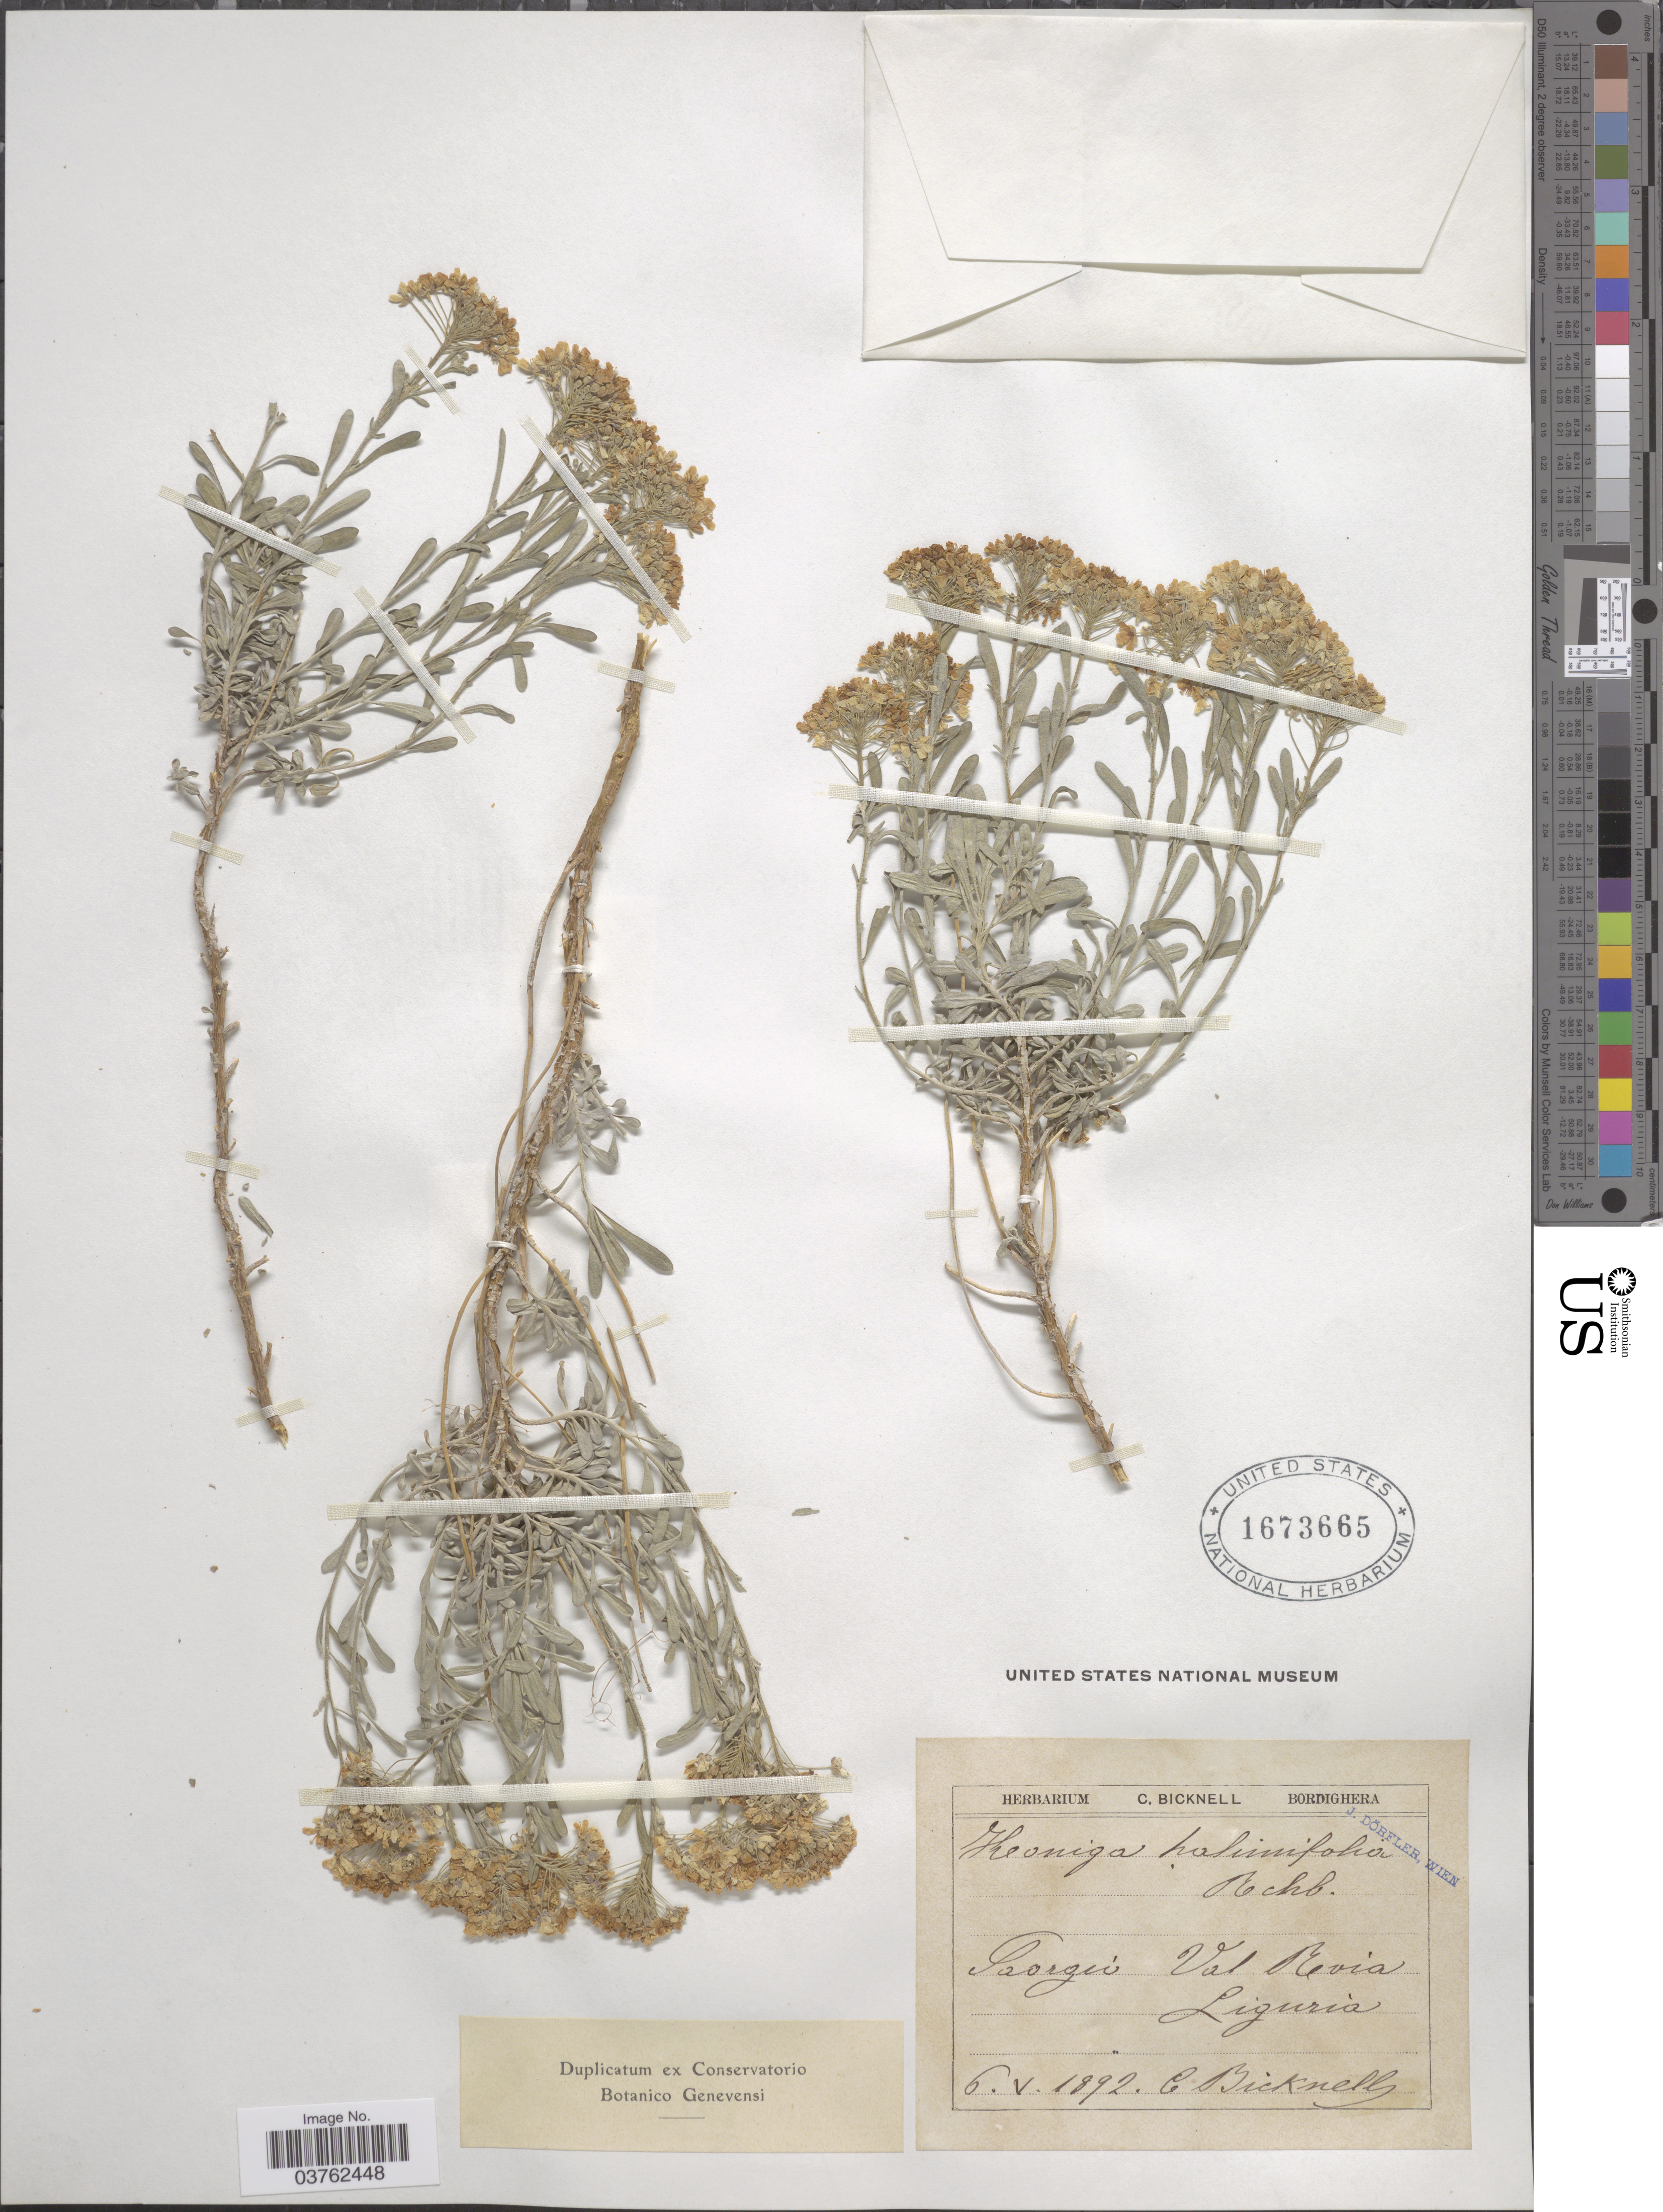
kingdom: Plantae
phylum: Tracheophyta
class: Magnoliopsida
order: Brassicales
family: Brassicaceae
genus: Lobularia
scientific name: Lobularia halimifolia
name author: Steud.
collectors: C. Bicknell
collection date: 1892-05-06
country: Italy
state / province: Liguria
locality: Gaorgio [interpreted] Val Bevia [interpreted].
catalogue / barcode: US 1673665